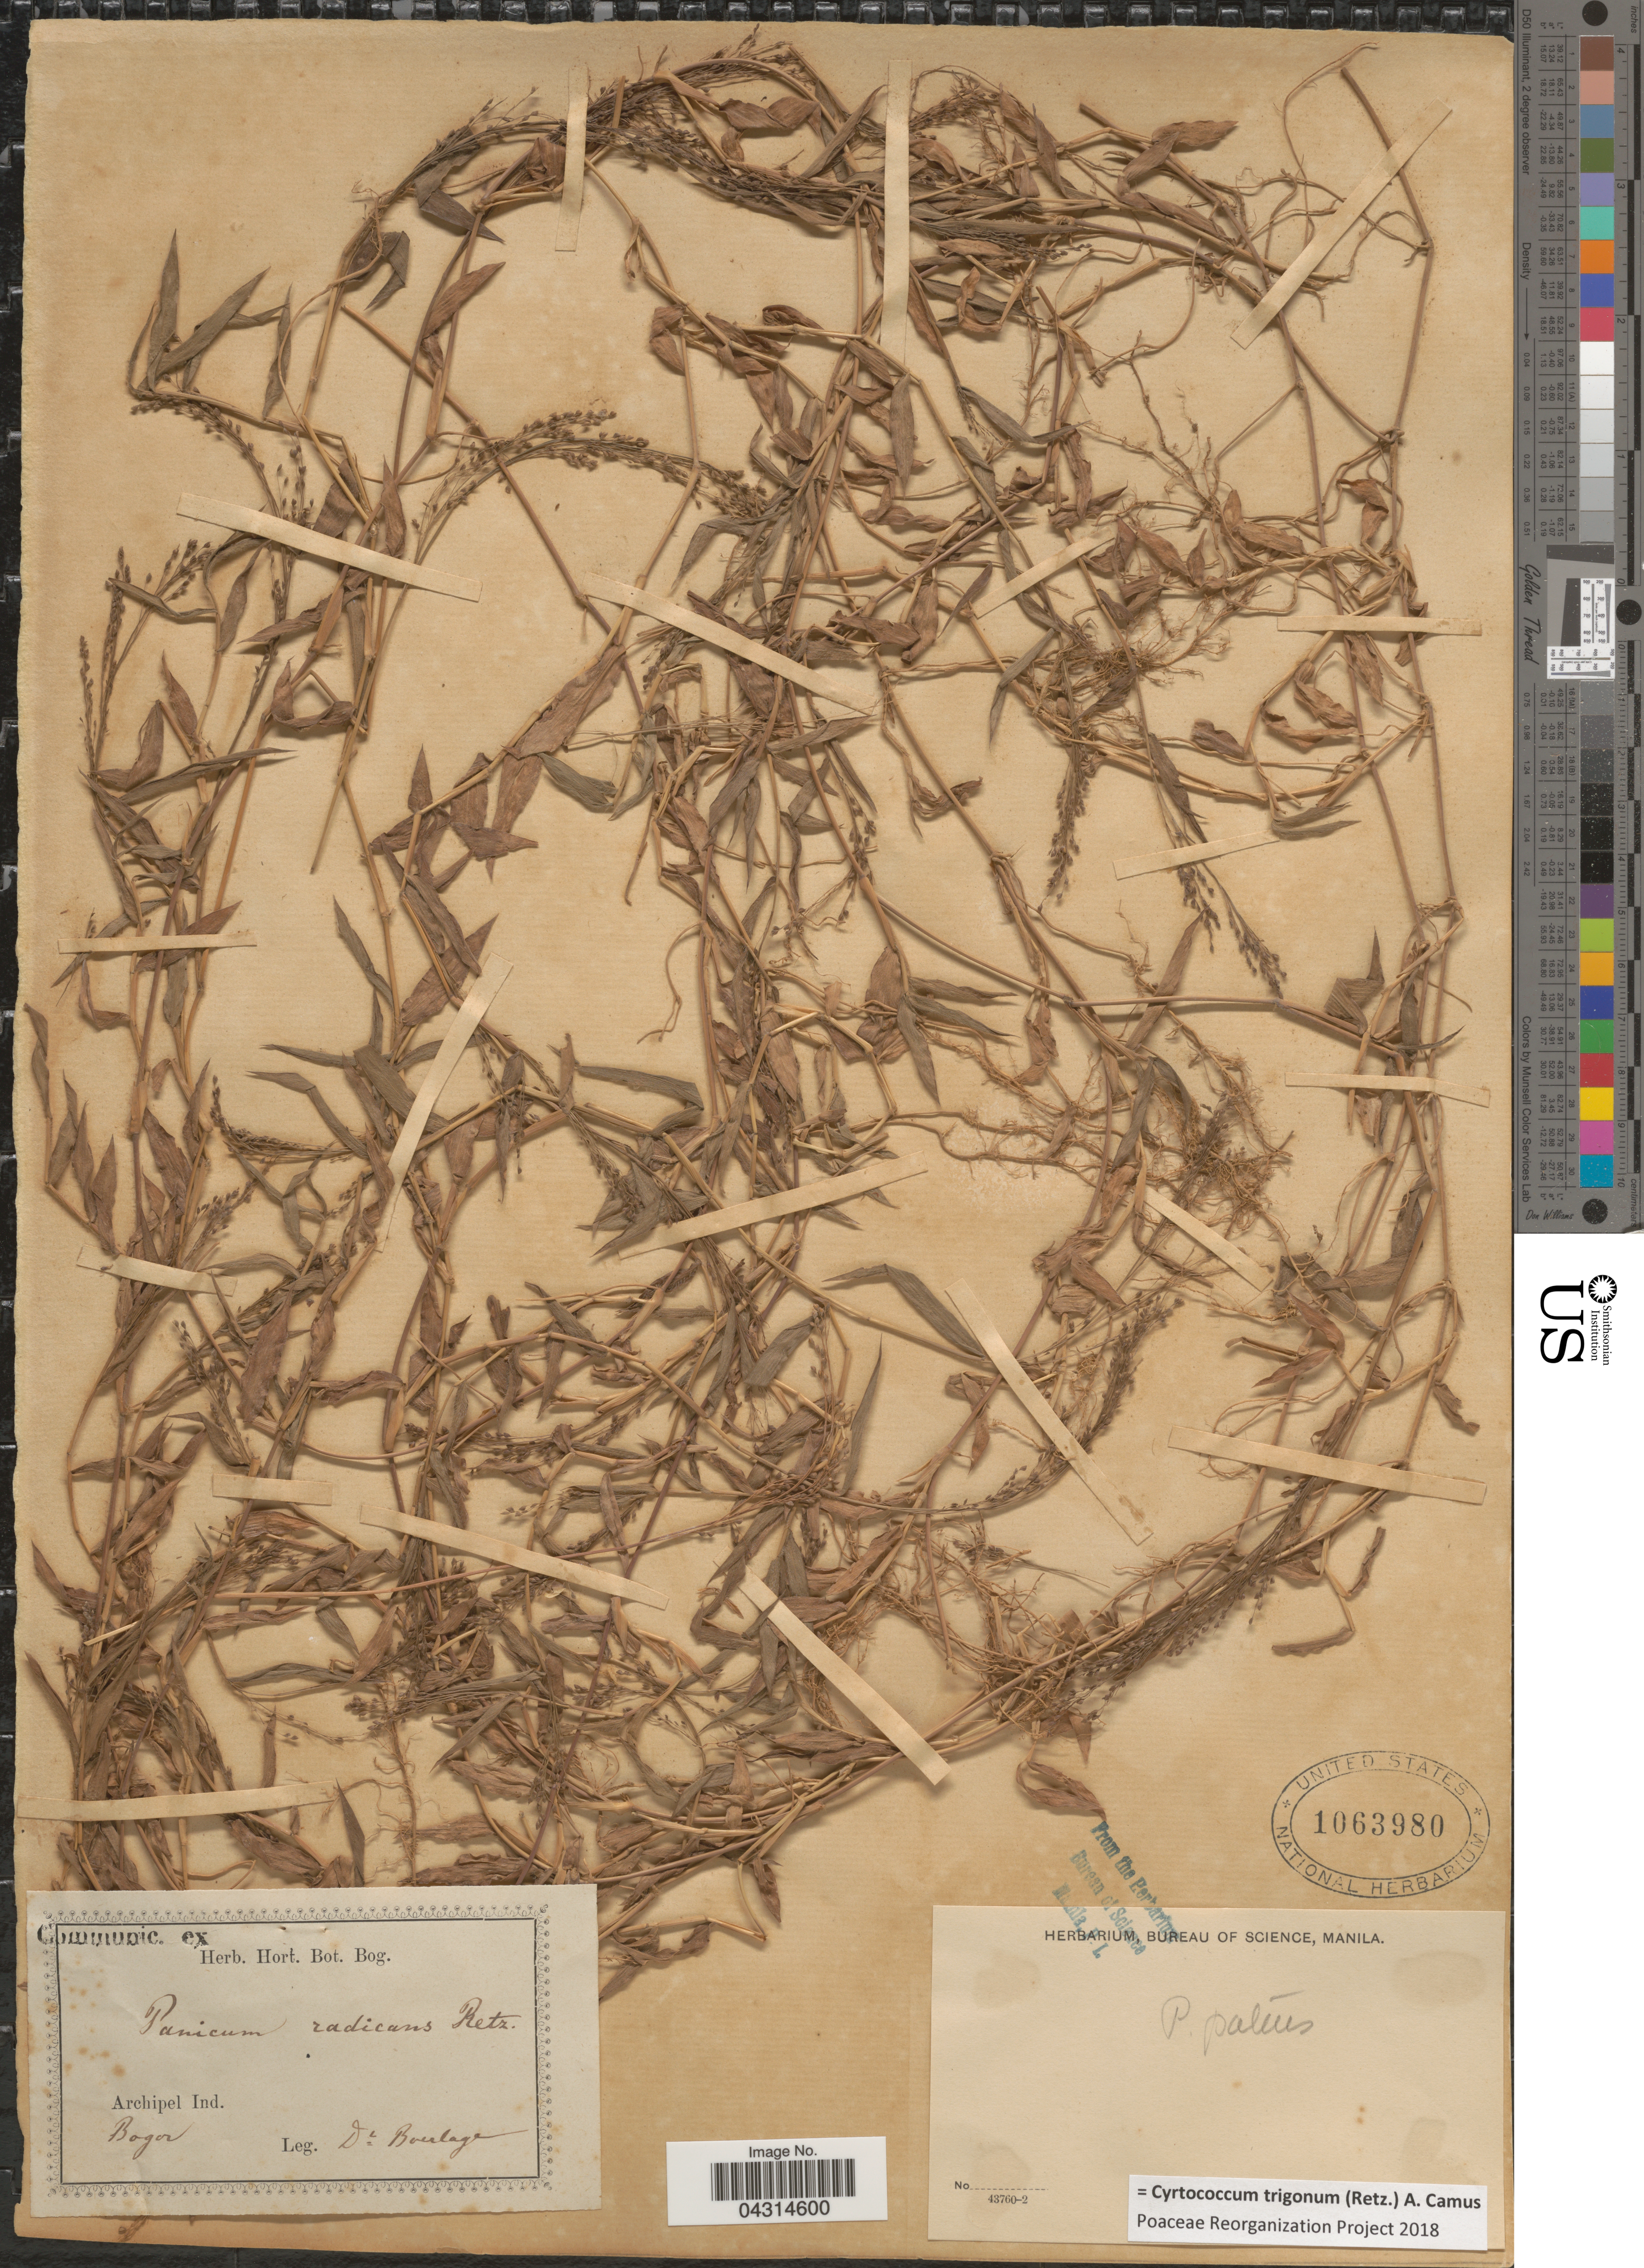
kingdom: Plantae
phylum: Tracheophyta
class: Liliopsida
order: Poales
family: Poaceae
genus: Cyrtococcum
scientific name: Cyrtococcum trigonum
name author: (Retz.) A. Camus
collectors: -. Boerlage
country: Indonesia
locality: Archipel Ind. Bogor.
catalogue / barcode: US 1063980